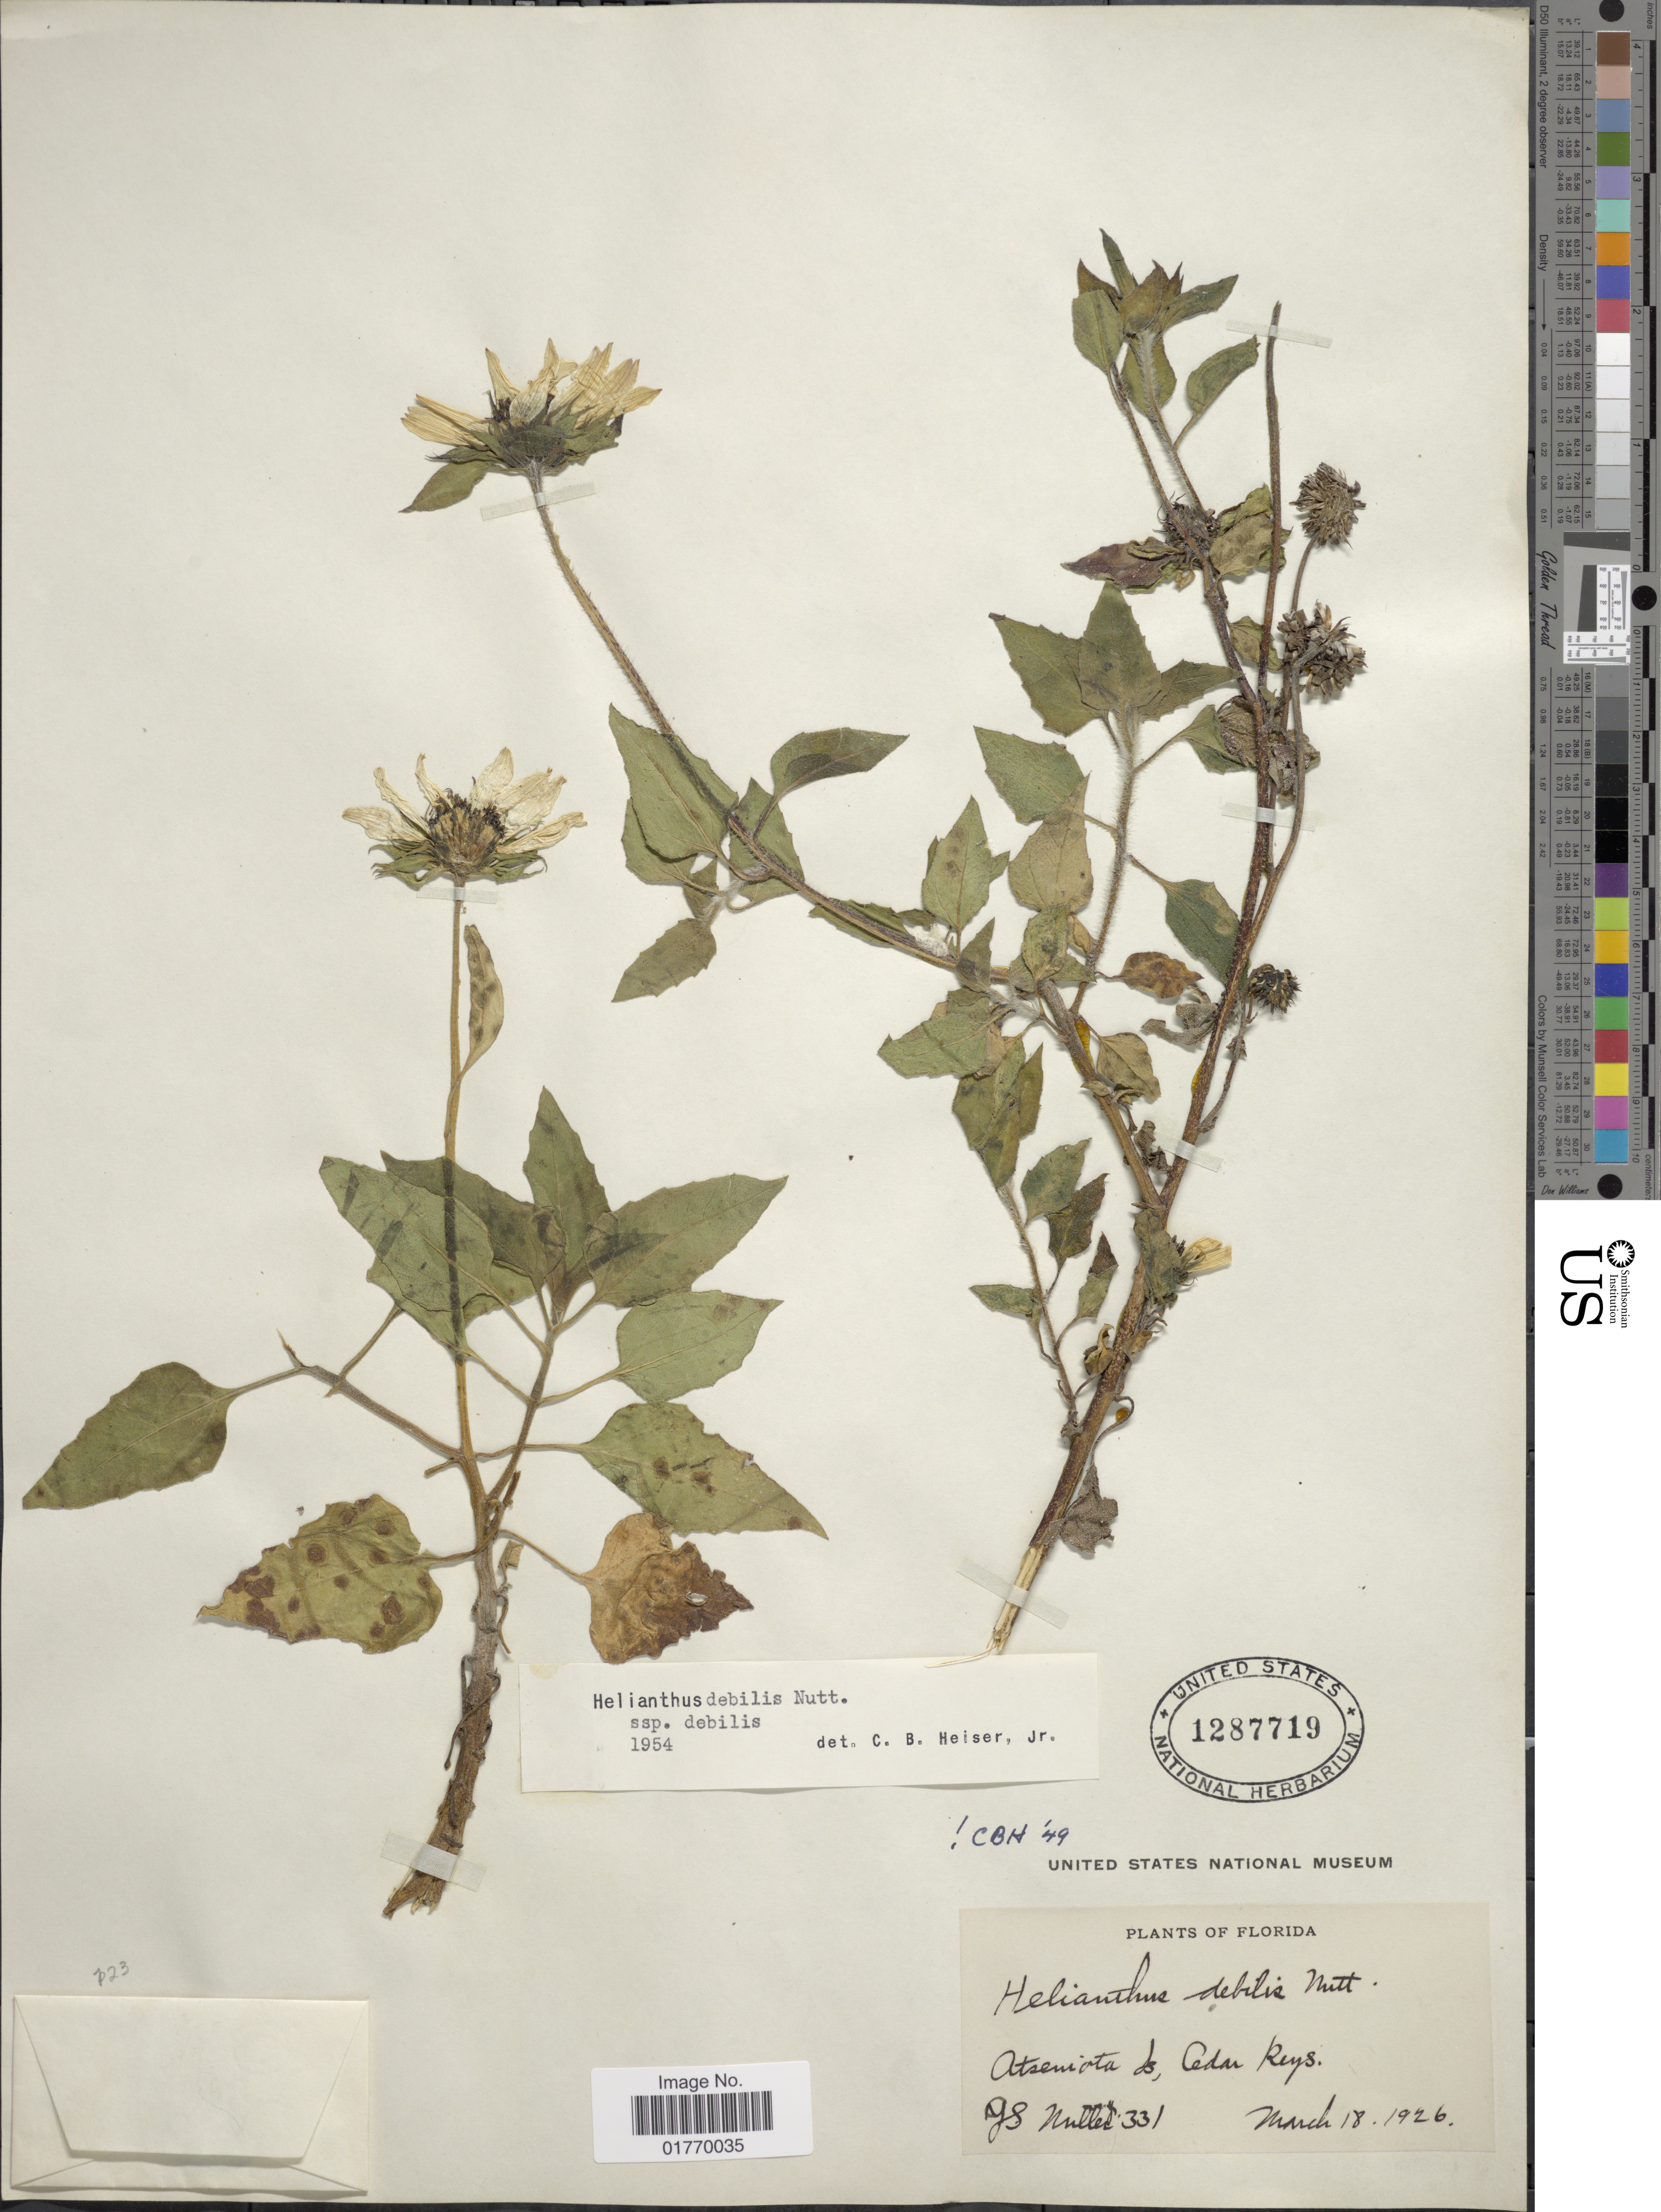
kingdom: Plantae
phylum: Tracheophyta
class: Magnoliopsida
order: Asterales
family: Asteraceae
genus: Helianthus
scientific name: Helianthus debilis subsp. debilis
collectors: G. S. Miller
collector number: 331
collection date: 1926-03-18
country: United States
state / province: Florida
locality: Atseniota Is., Cedar Reys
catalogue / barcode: US 1287719